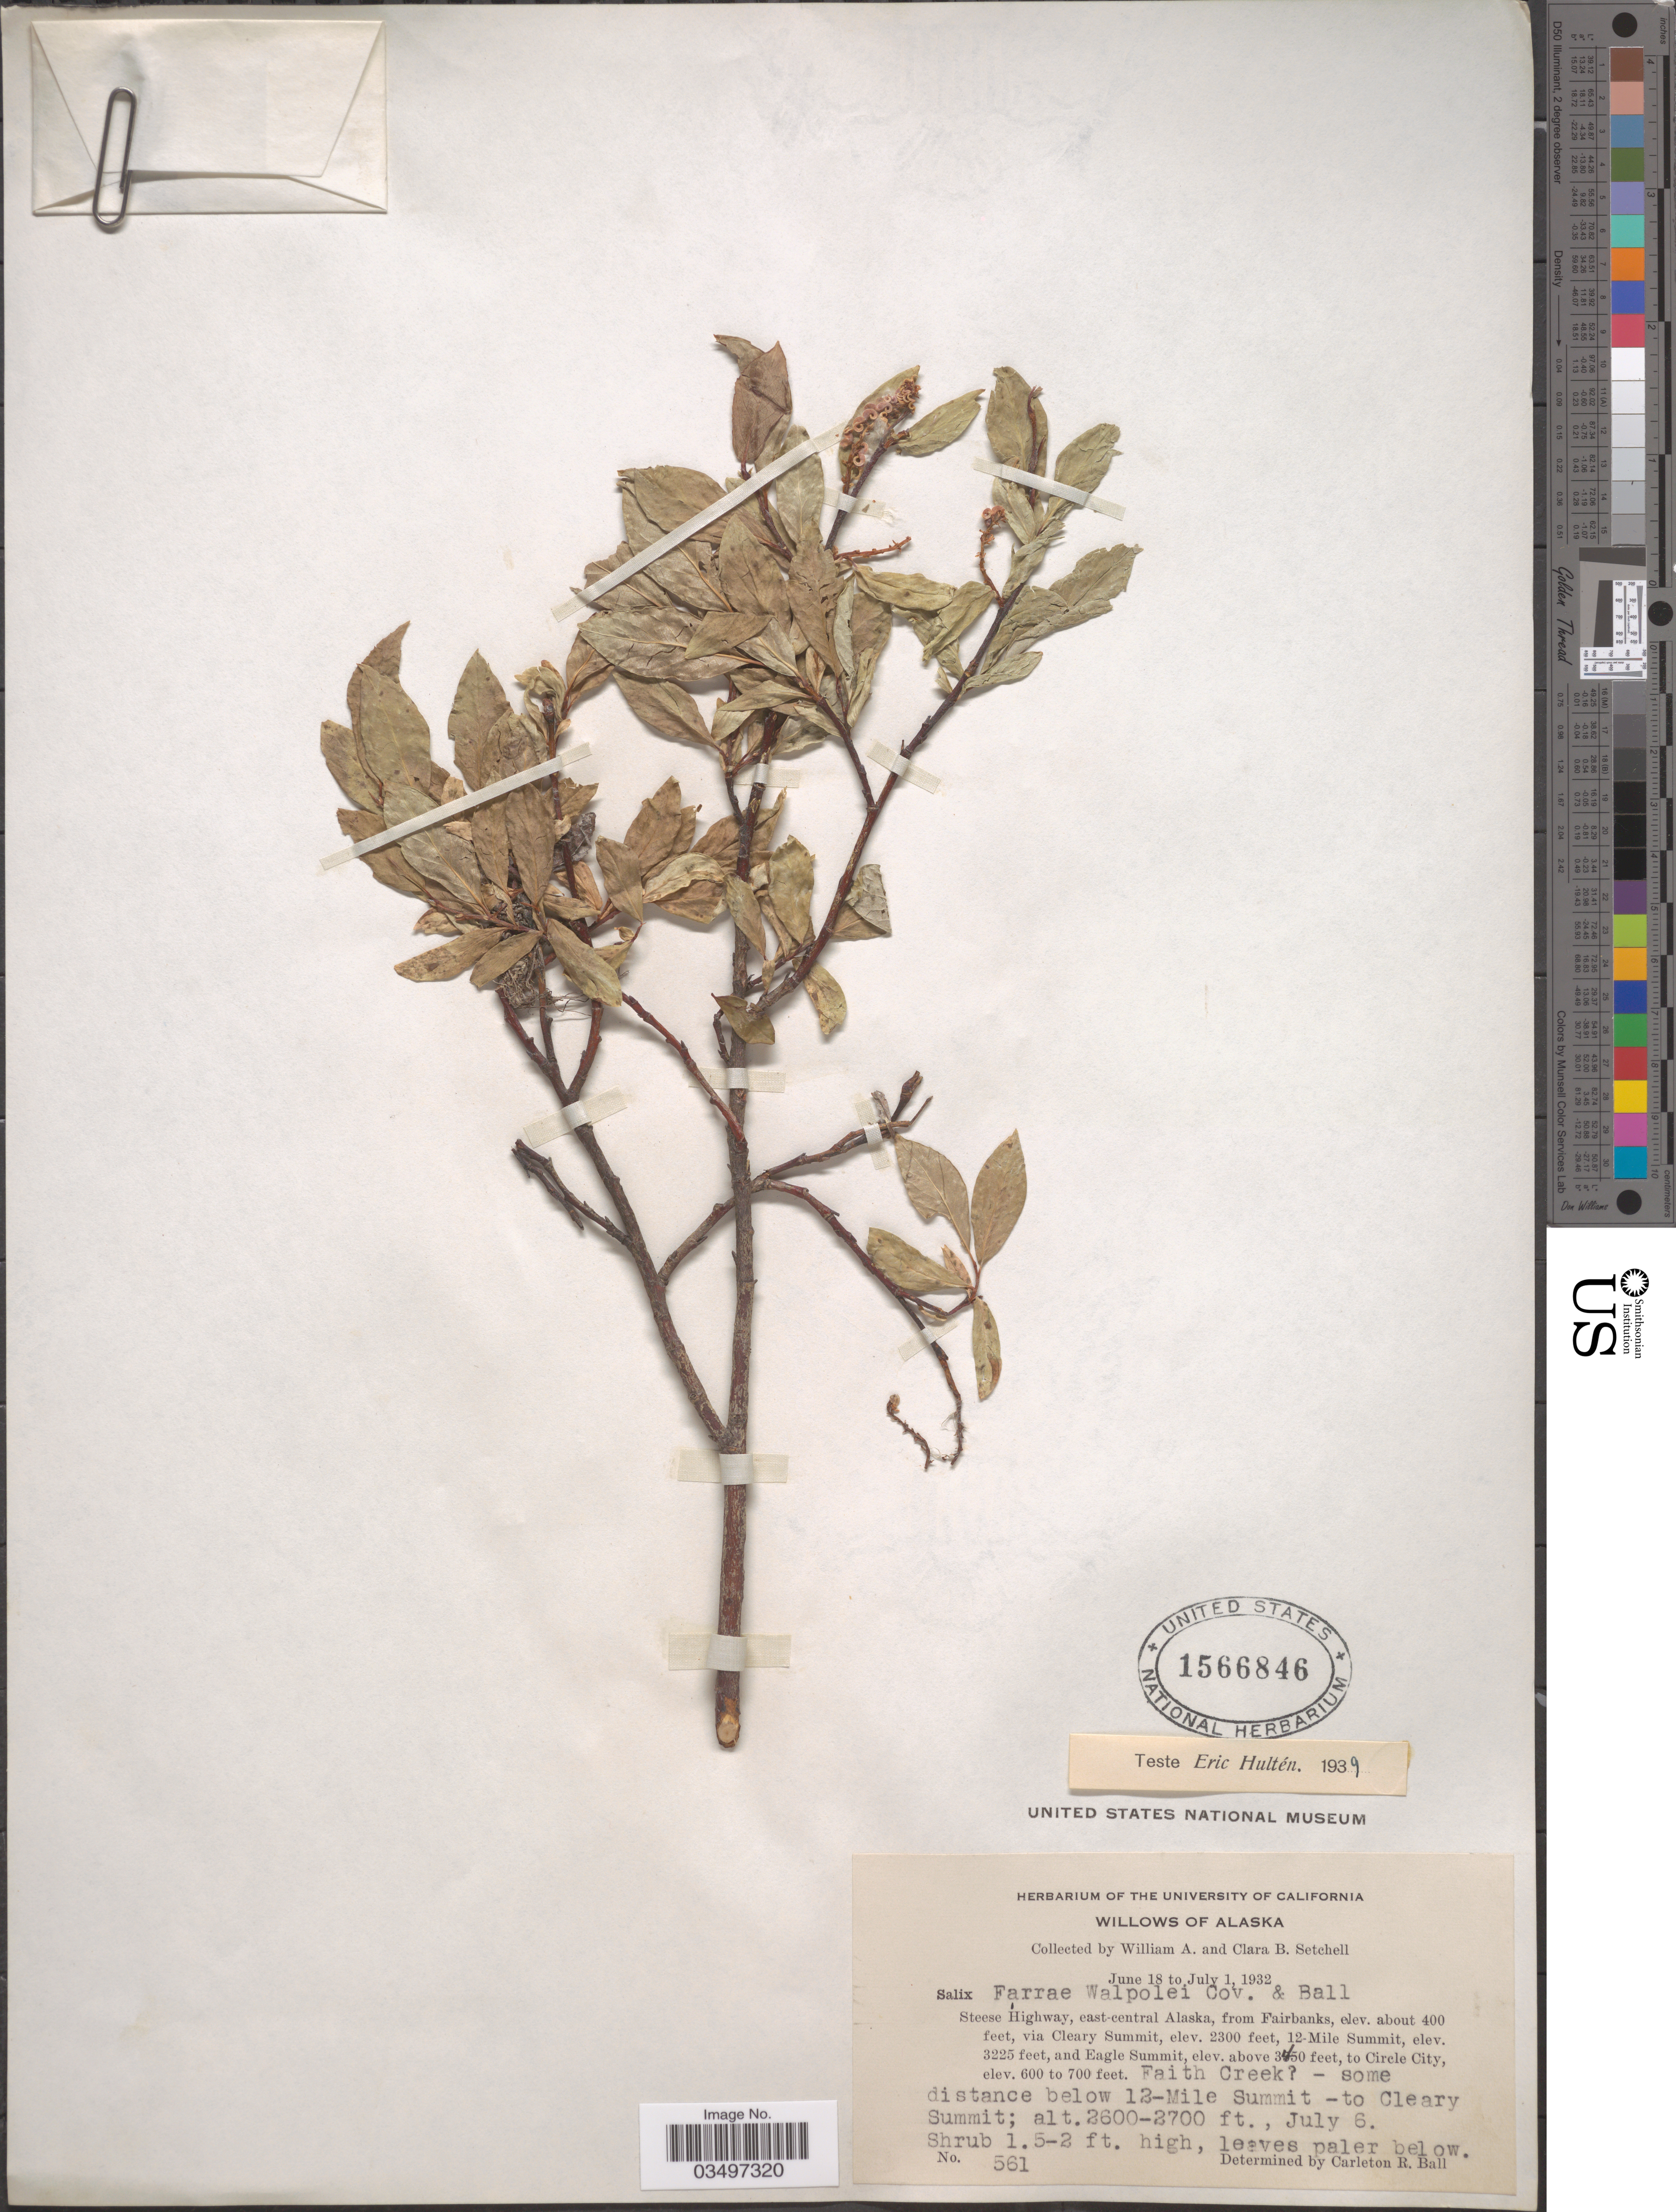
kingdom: Plantae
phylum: Tracheophyta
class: Magnoliopsida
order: Malpighiales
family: Salicaceae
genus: Salix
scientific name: Salix farrae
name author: C.R. Ball in Standl.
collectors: W. Setchell & C. B. Setchell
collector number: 561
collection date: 1932-07-06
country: United States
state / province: Alaska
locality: Steese Highway, east-central Alaska, from Fairbanks, via Cleary Summit, 12-Mile Summit, and Eagle Summit to Circle City. Faith Creek, some distance below 12-Mile Summit - to Cleary Summit.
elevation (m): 122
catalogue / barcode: US 1566846